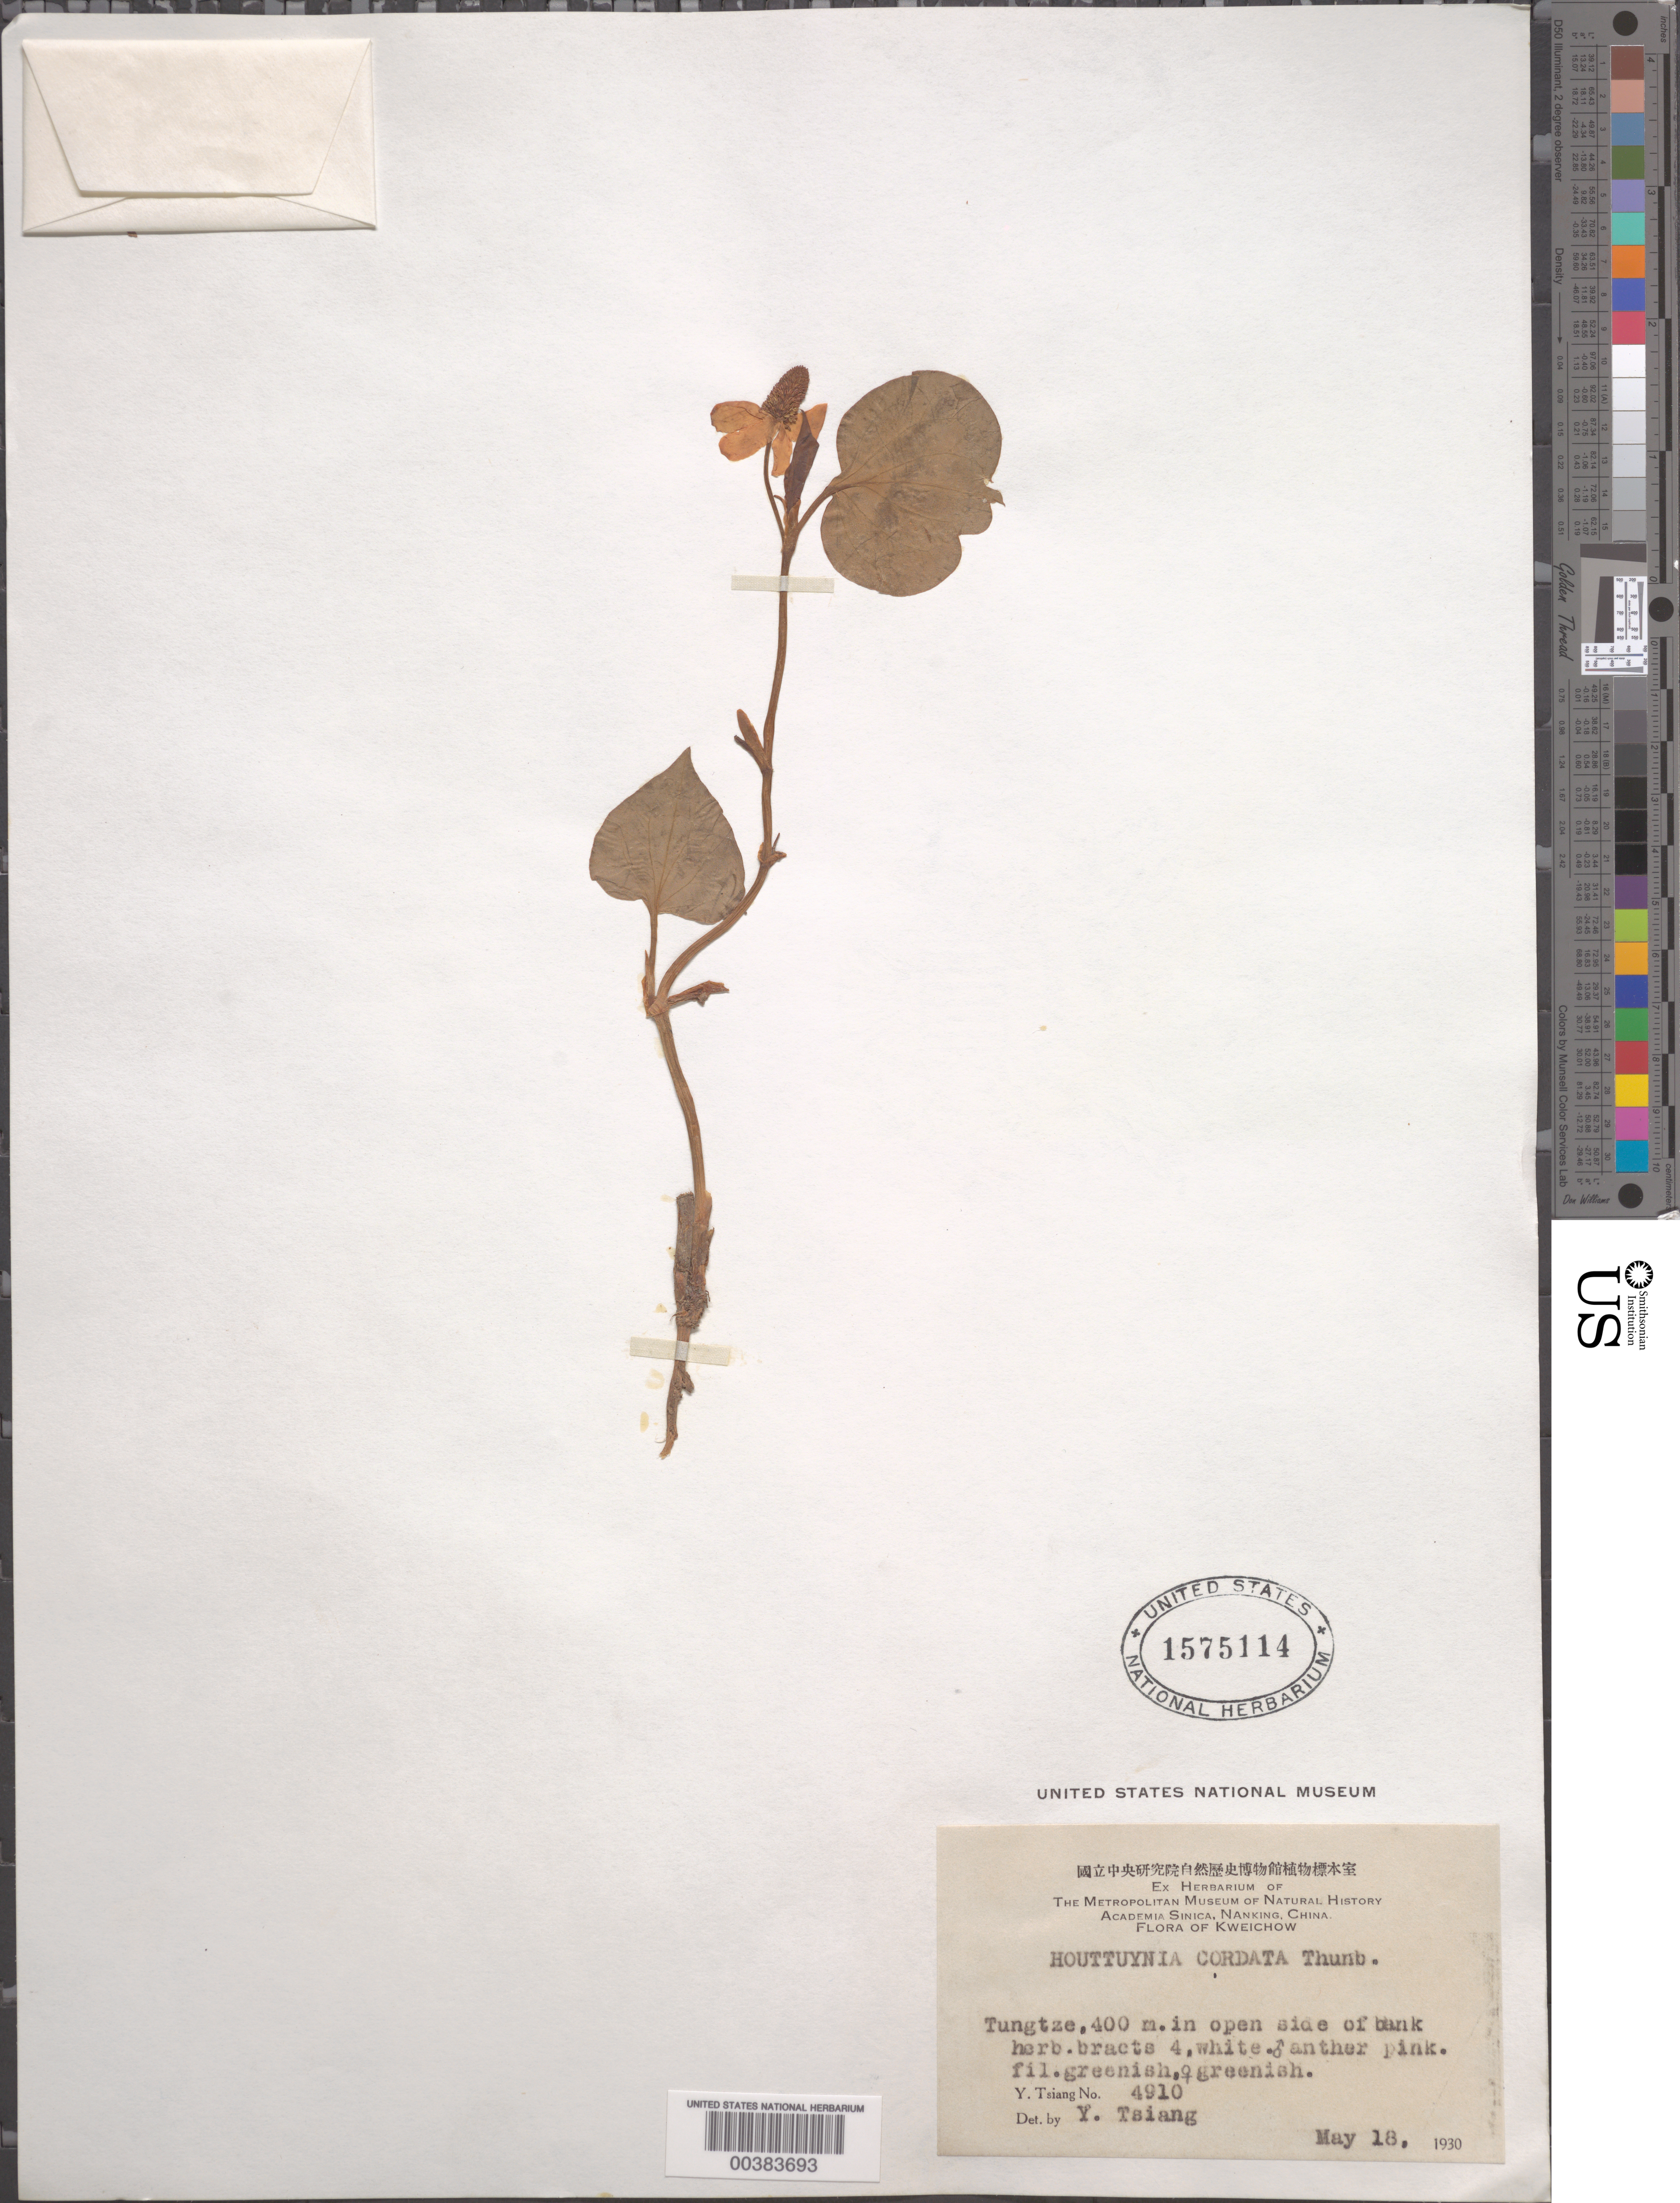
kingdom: Plantae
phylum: Tracheophyta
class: Magnoliopsida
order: Piperales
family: Saururaceae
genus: Houttuynia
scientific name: Houttuynia cordata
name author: Thunb.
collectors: Y. Tsiang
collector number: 4910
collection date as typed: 18 May 1930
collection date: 1930-05-18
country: China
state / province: Guizhou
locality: Tungtze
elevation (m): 400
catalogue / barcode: US 1575114